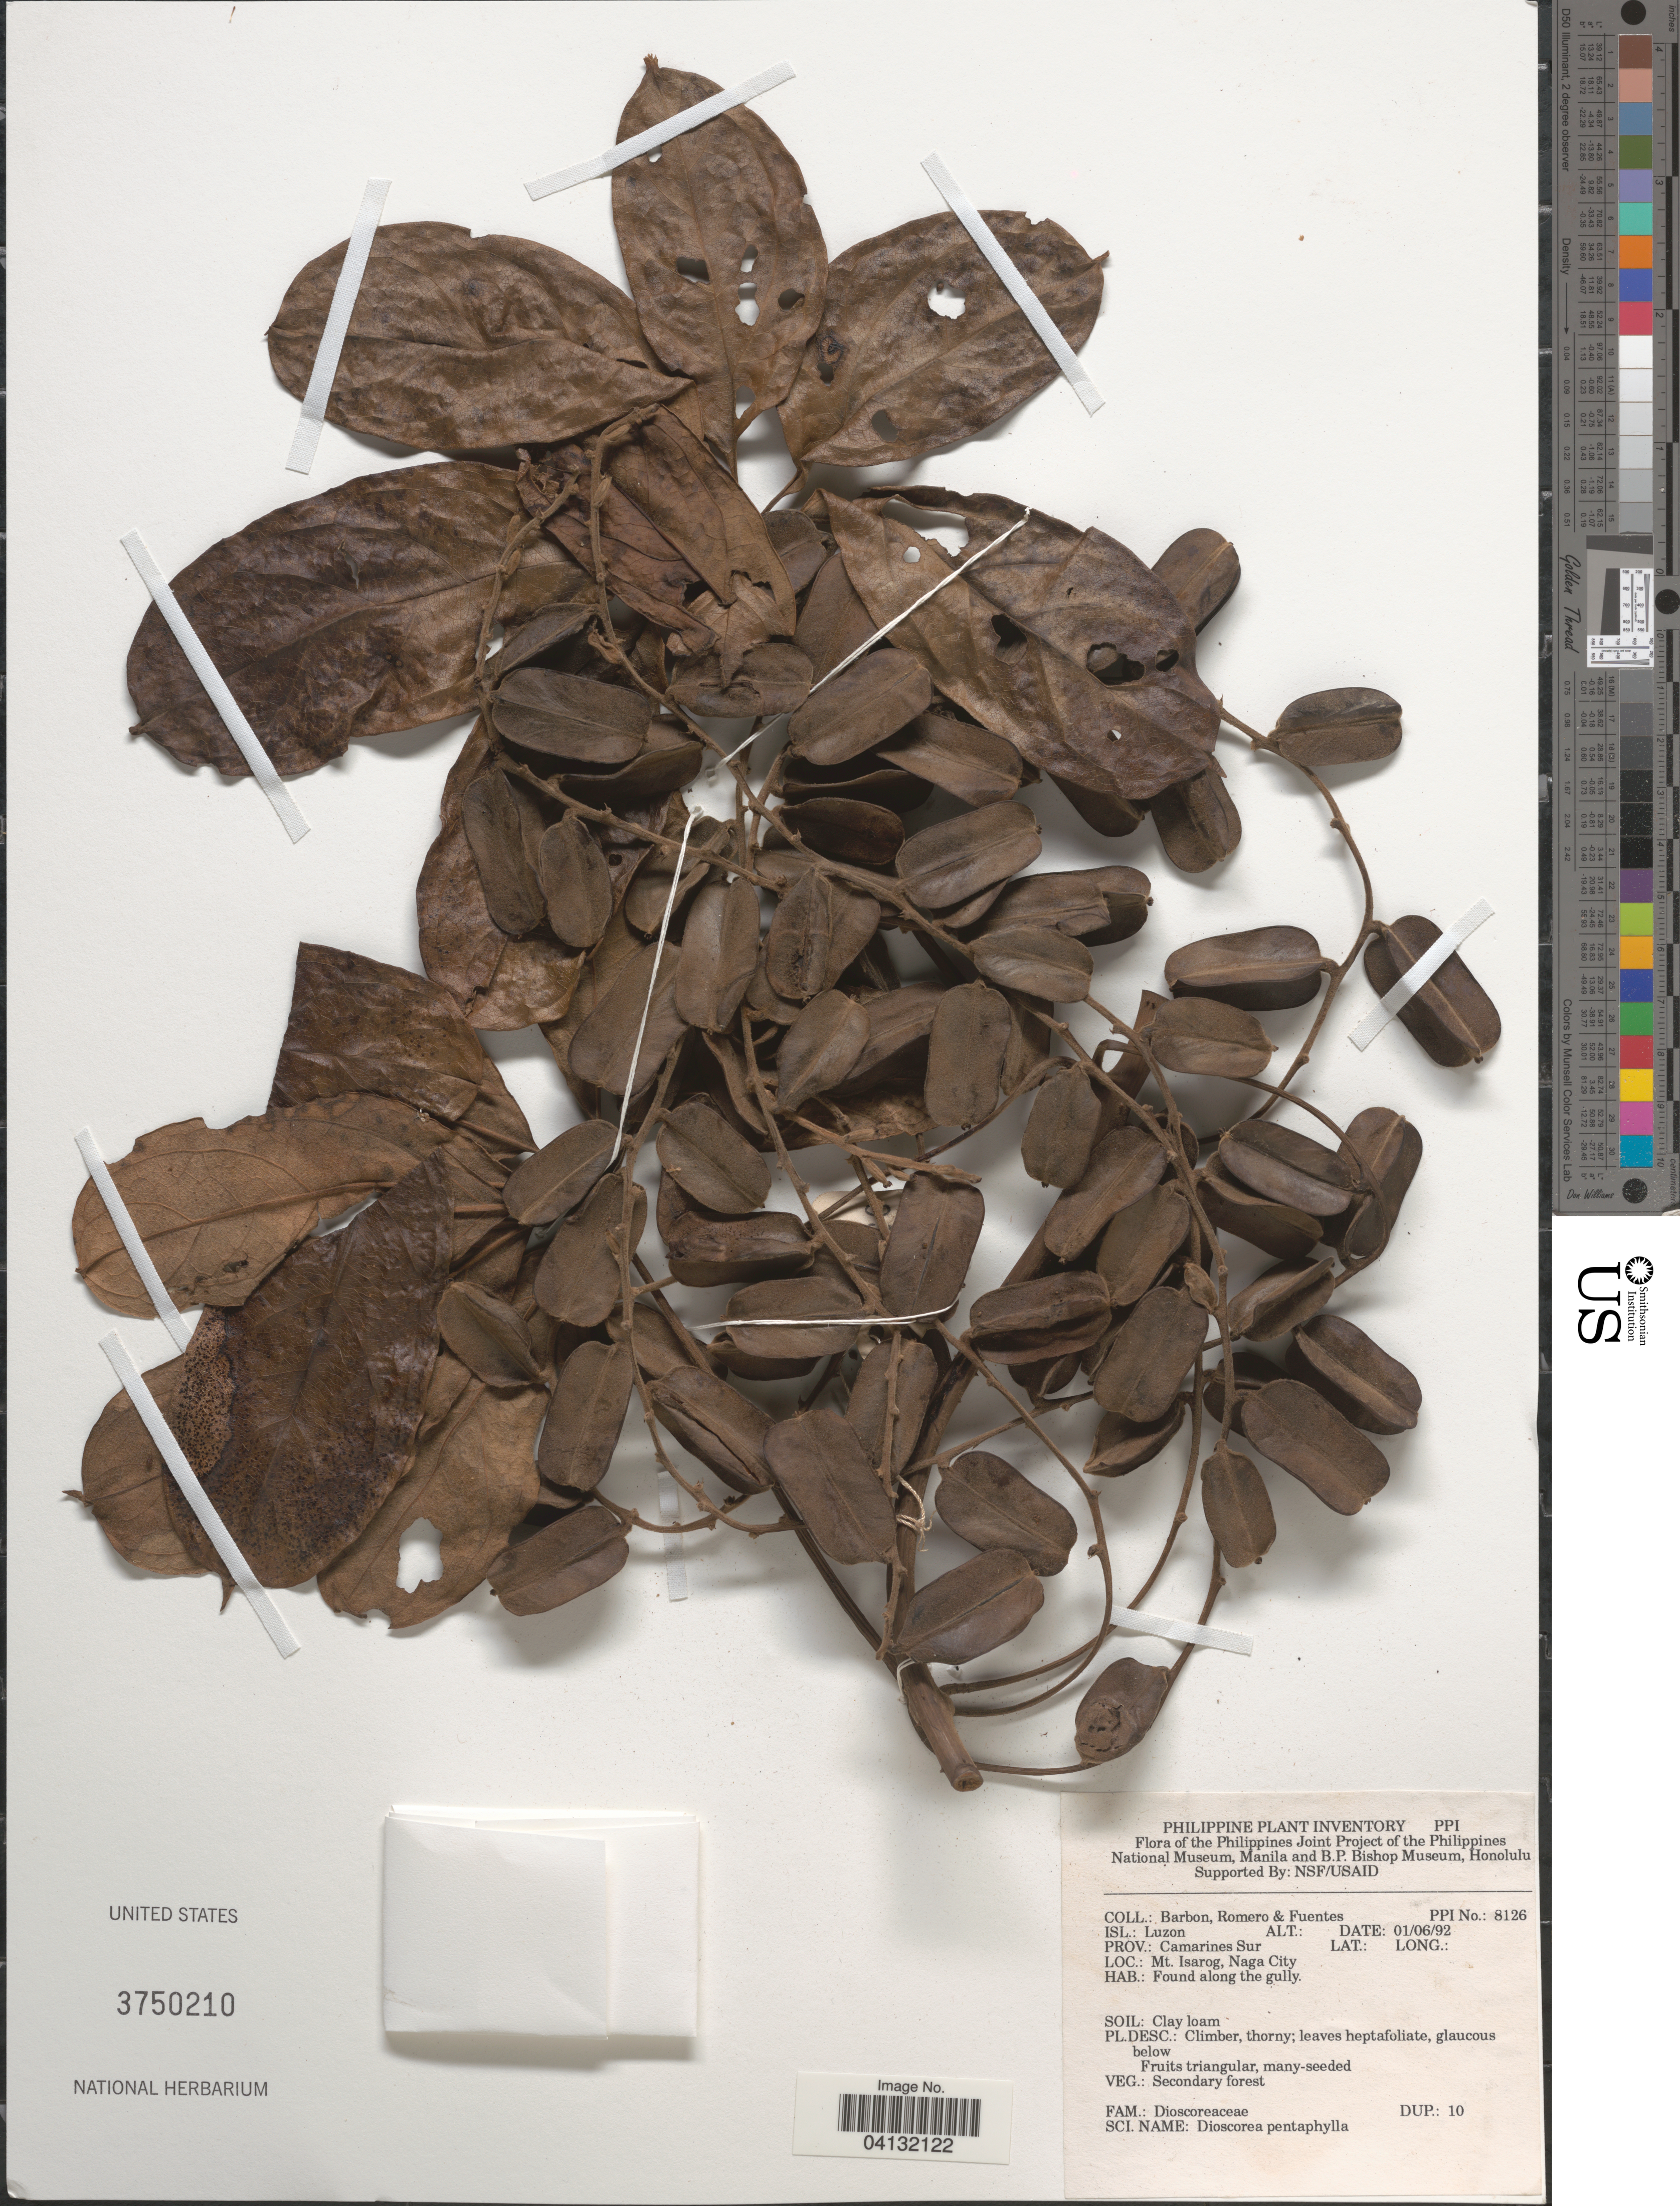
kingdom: Plantae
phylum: Tracheophyta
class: Liliopsida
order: Dioscoreales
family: Dioscoreaceae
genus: Dioscorea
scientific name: Dioscorea pentaphylla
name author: L.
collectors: Barbon, -. Romero & -. Fuentes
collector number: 8126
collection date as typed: Transcribed d/m/y: 1/6/92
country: Philippines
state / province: Bicol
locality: Isl.: Luzon. Prov.: Camarines Sur. Mt. Isarog, Naga City.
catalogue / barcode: US 3750210